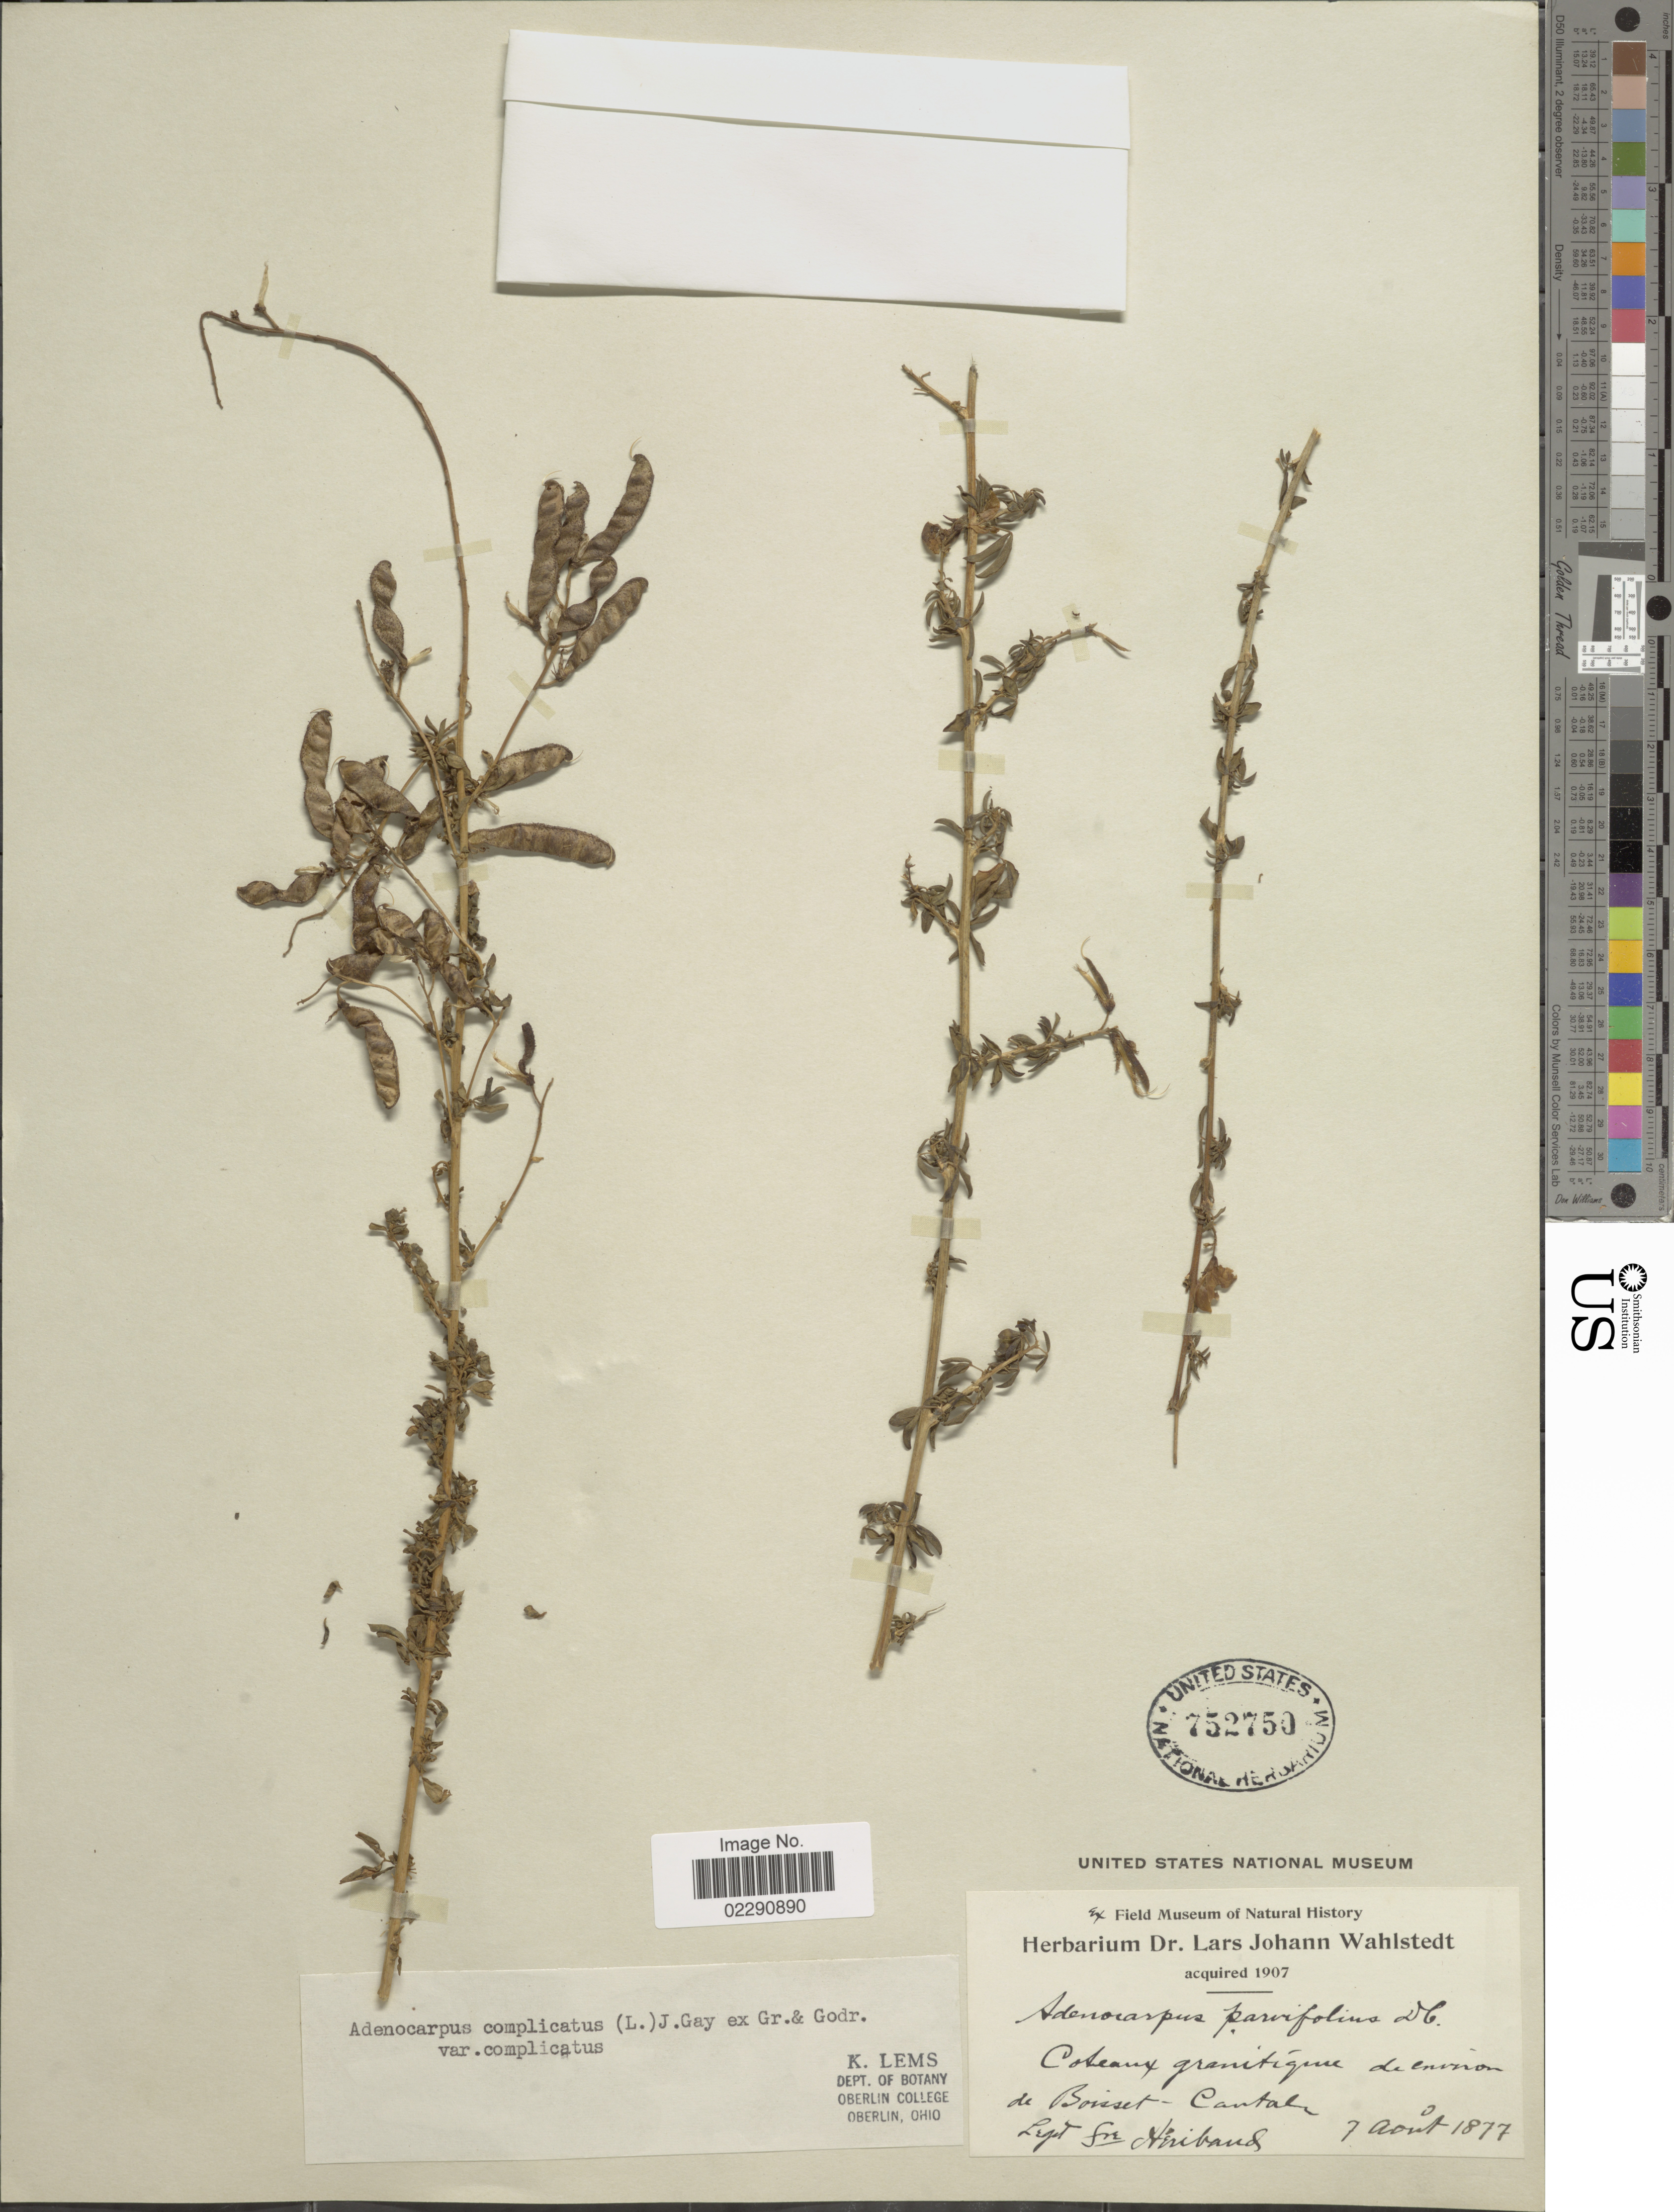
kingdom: Plantae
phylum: Tracheophyta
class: Magnoliopsida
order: Fabales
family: Fabaceae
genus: Adenocarpus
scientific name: Adenocarpus complicatus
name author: J. Gay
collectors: F. Heribaud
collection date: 1877-08-07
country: France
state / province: Auvergne-Rhône-Alpes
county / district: Cantal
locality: Environ de Boisset, Cantal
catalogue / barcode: US 752750